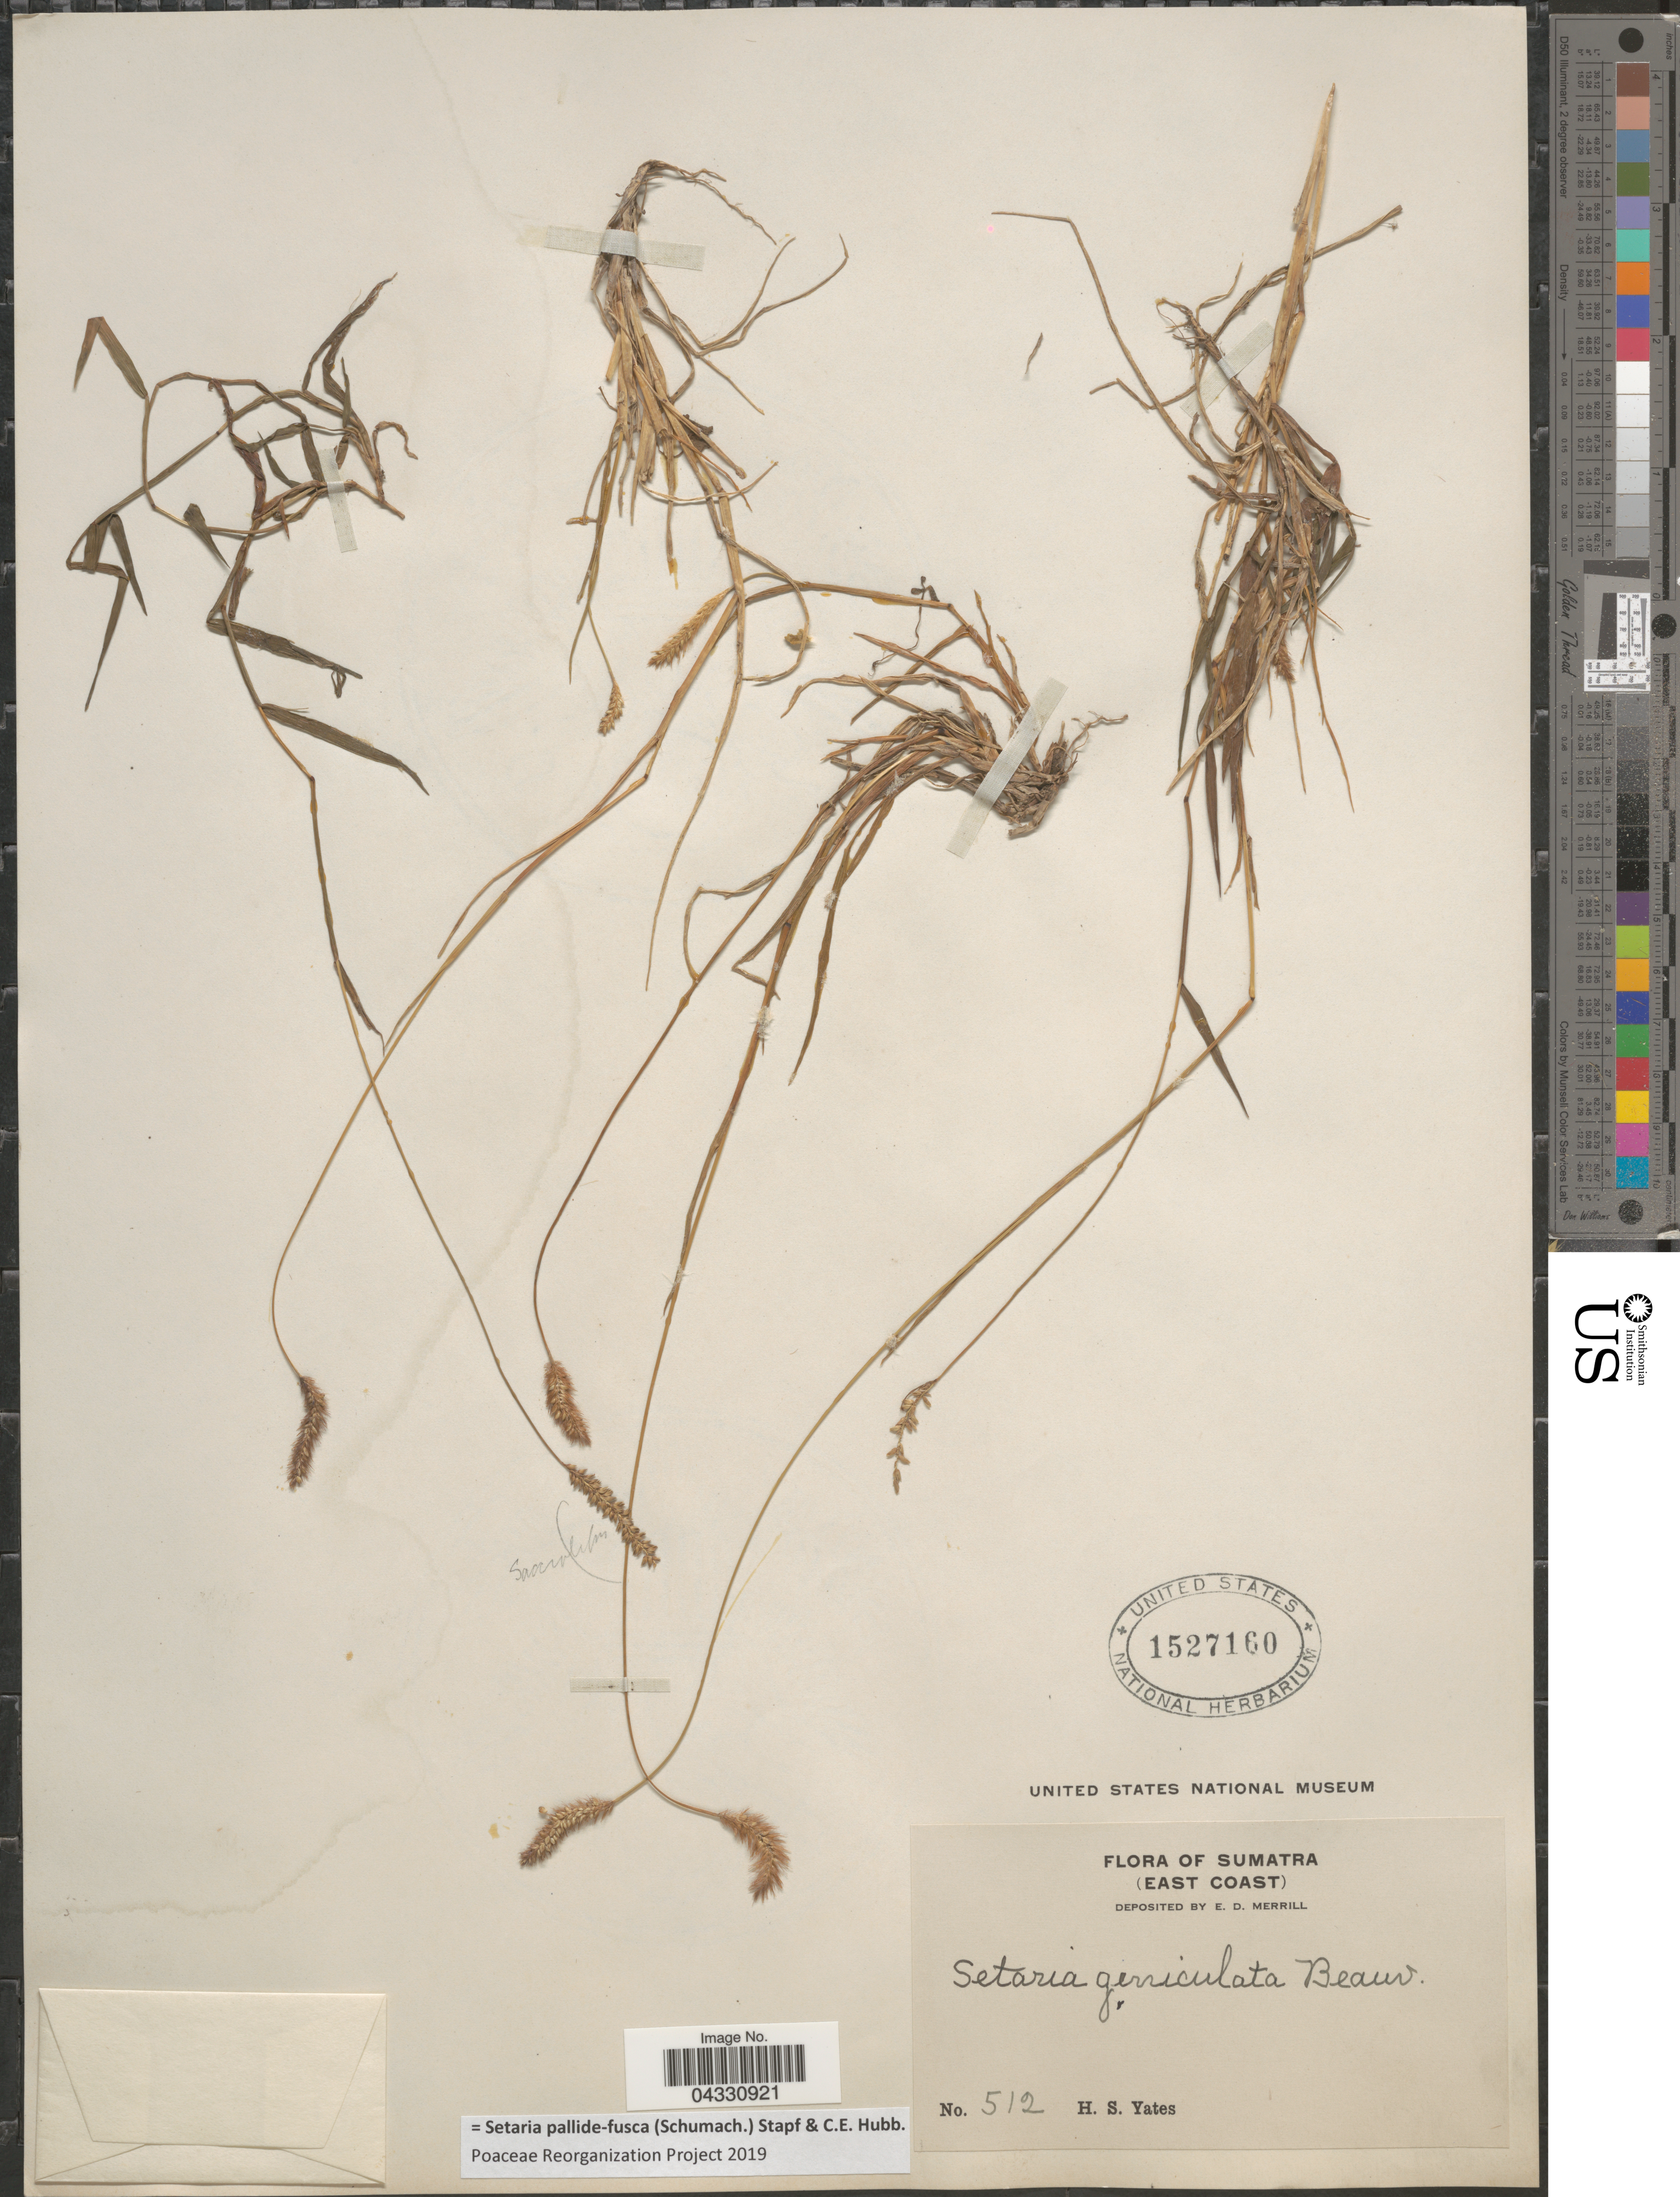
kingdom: Plantae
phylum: Tracheophyta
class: Liliopsida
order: Poales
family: Poaceae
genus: Setaria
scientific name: Setaria pallide-fusca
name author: (Schumach.) Stapf & C.E. Hubb.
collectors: H. S. Yates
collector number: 512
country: Indonesia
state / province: Sumatra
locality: Sumatra (East Coast).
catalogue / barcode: US 1527160